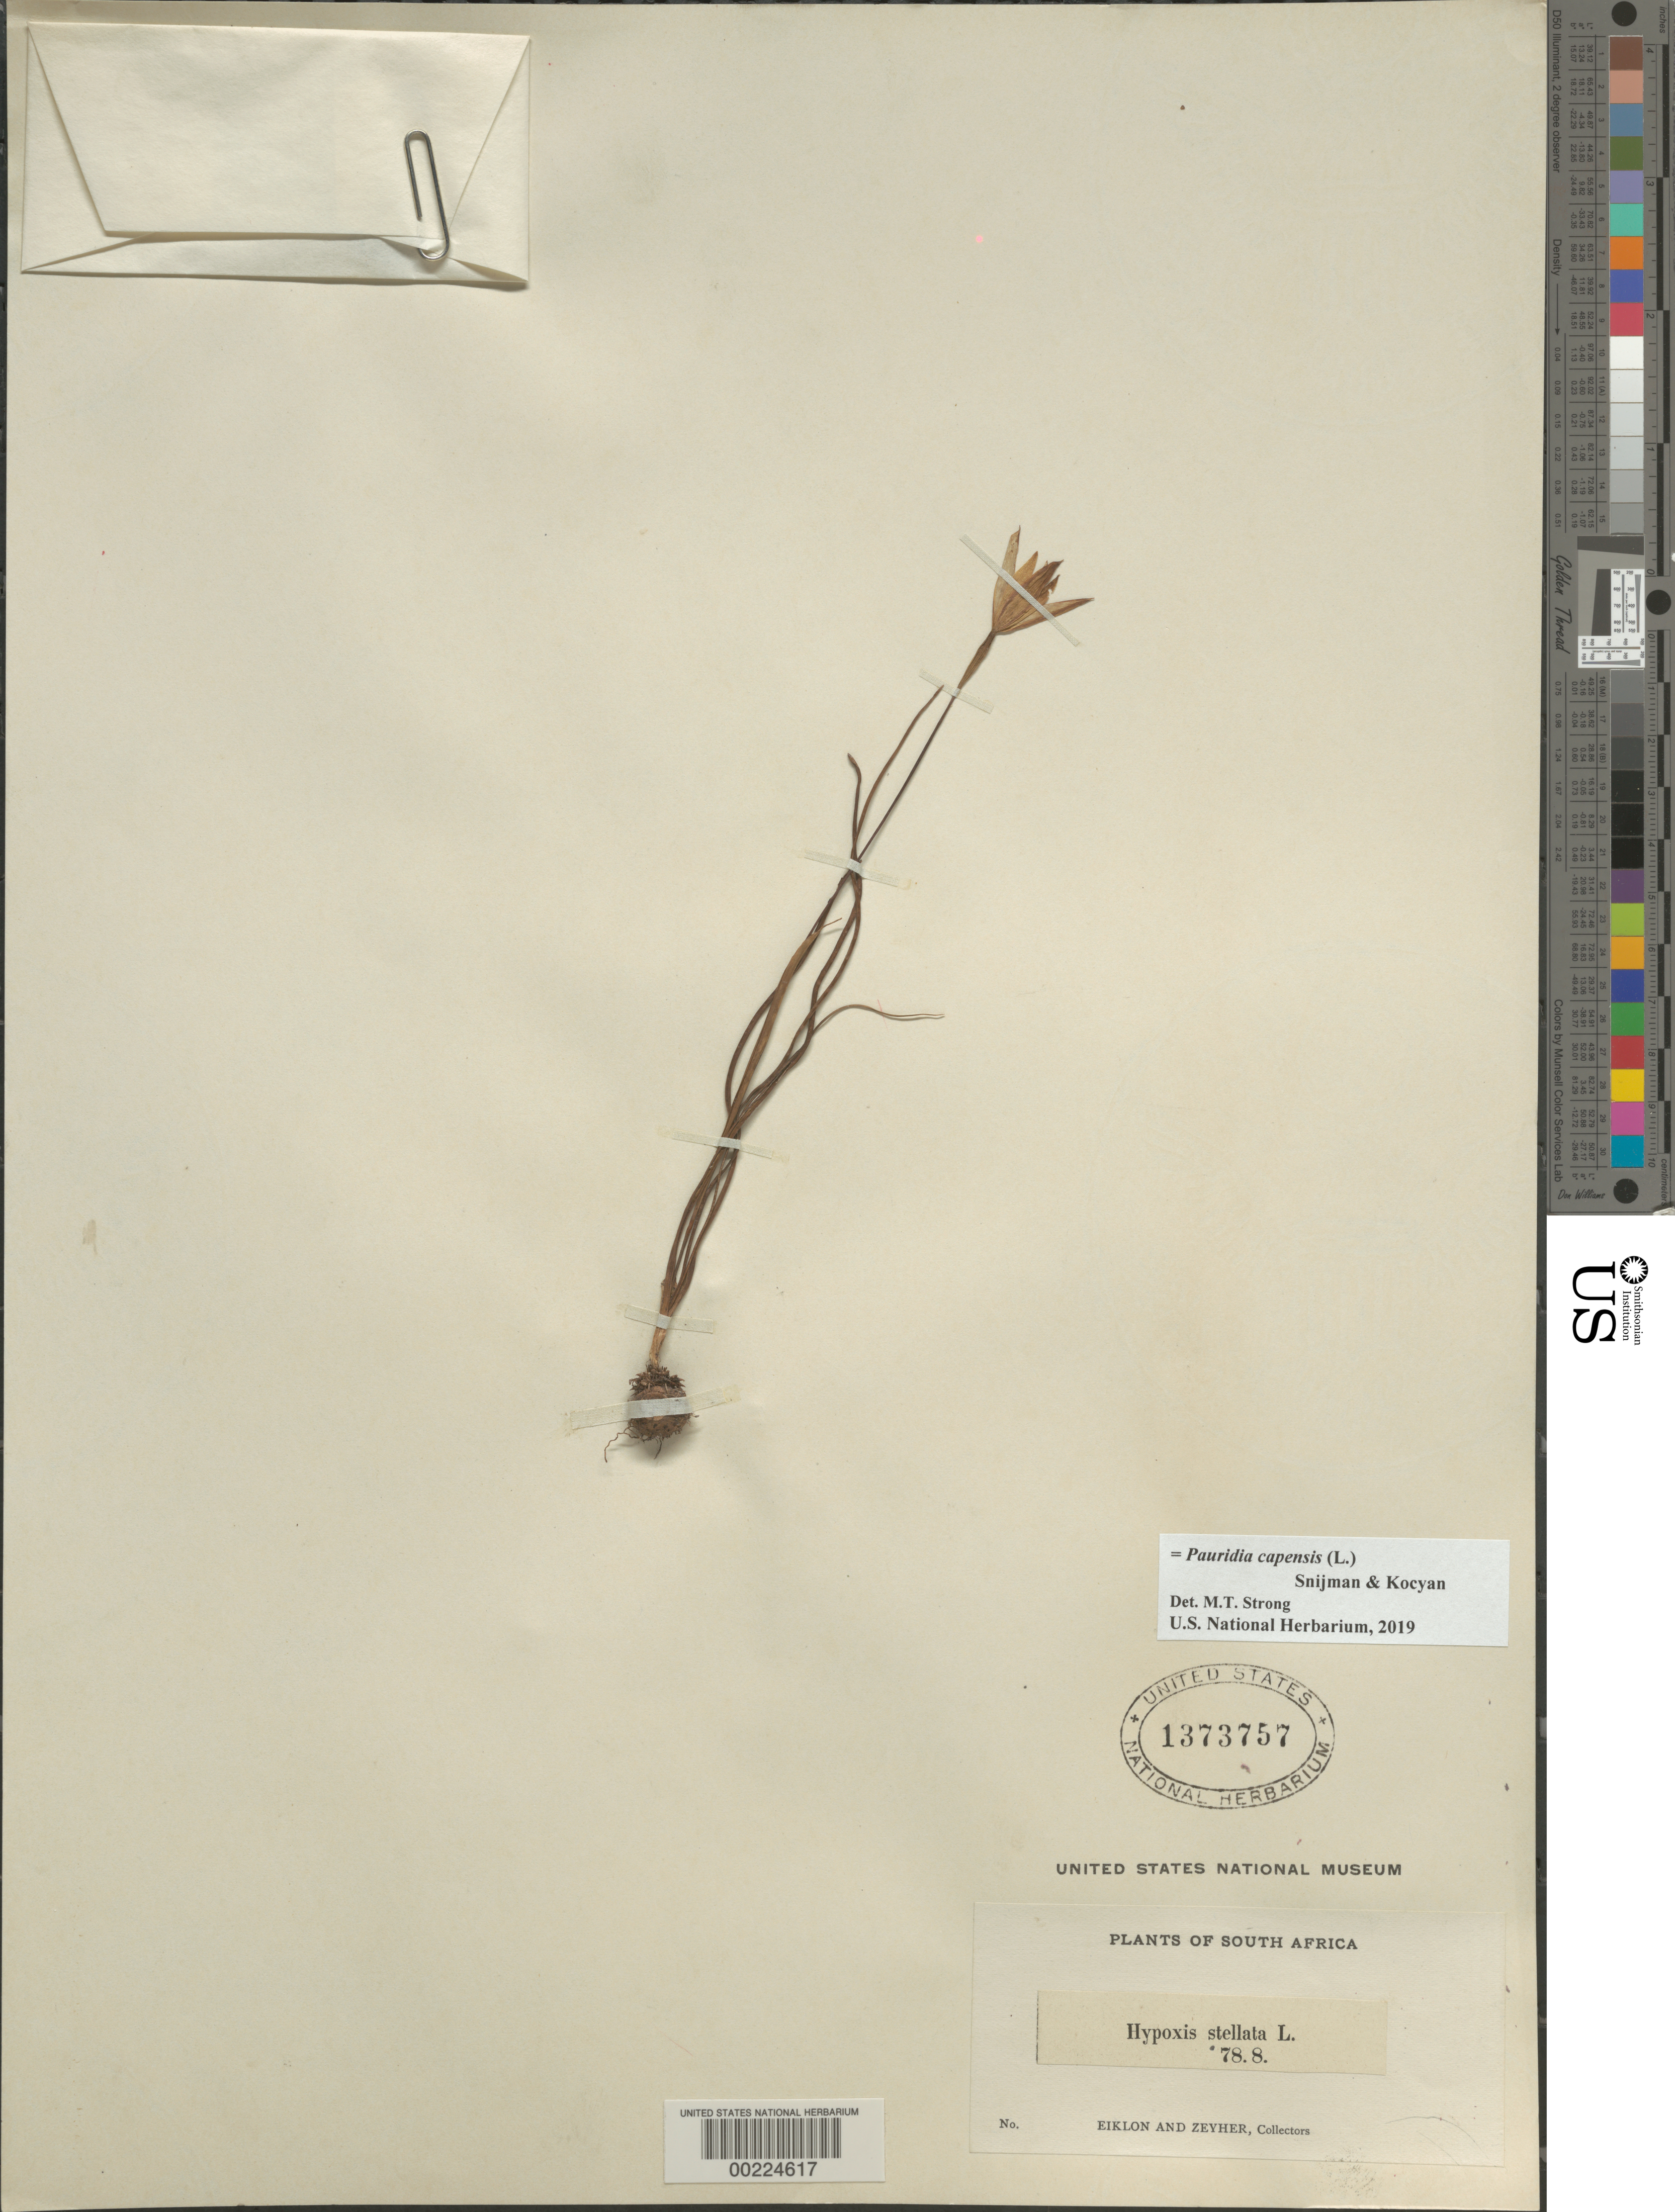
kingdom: Plantae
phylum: Tracheophyta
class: Liliopsida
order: Asparagales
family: Hypoxidaceae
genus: Pauridia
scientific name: Pauridia capensis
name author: (L.) Snijman & Kocyan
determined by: Strong, Mark T., (BOT), Smithsonian Institution - National Museum of Natural History (UNITED STATES)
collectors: C. F. Ecklon & C. Zeyher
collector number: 78.8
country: South Africa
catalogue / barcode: US 1373757